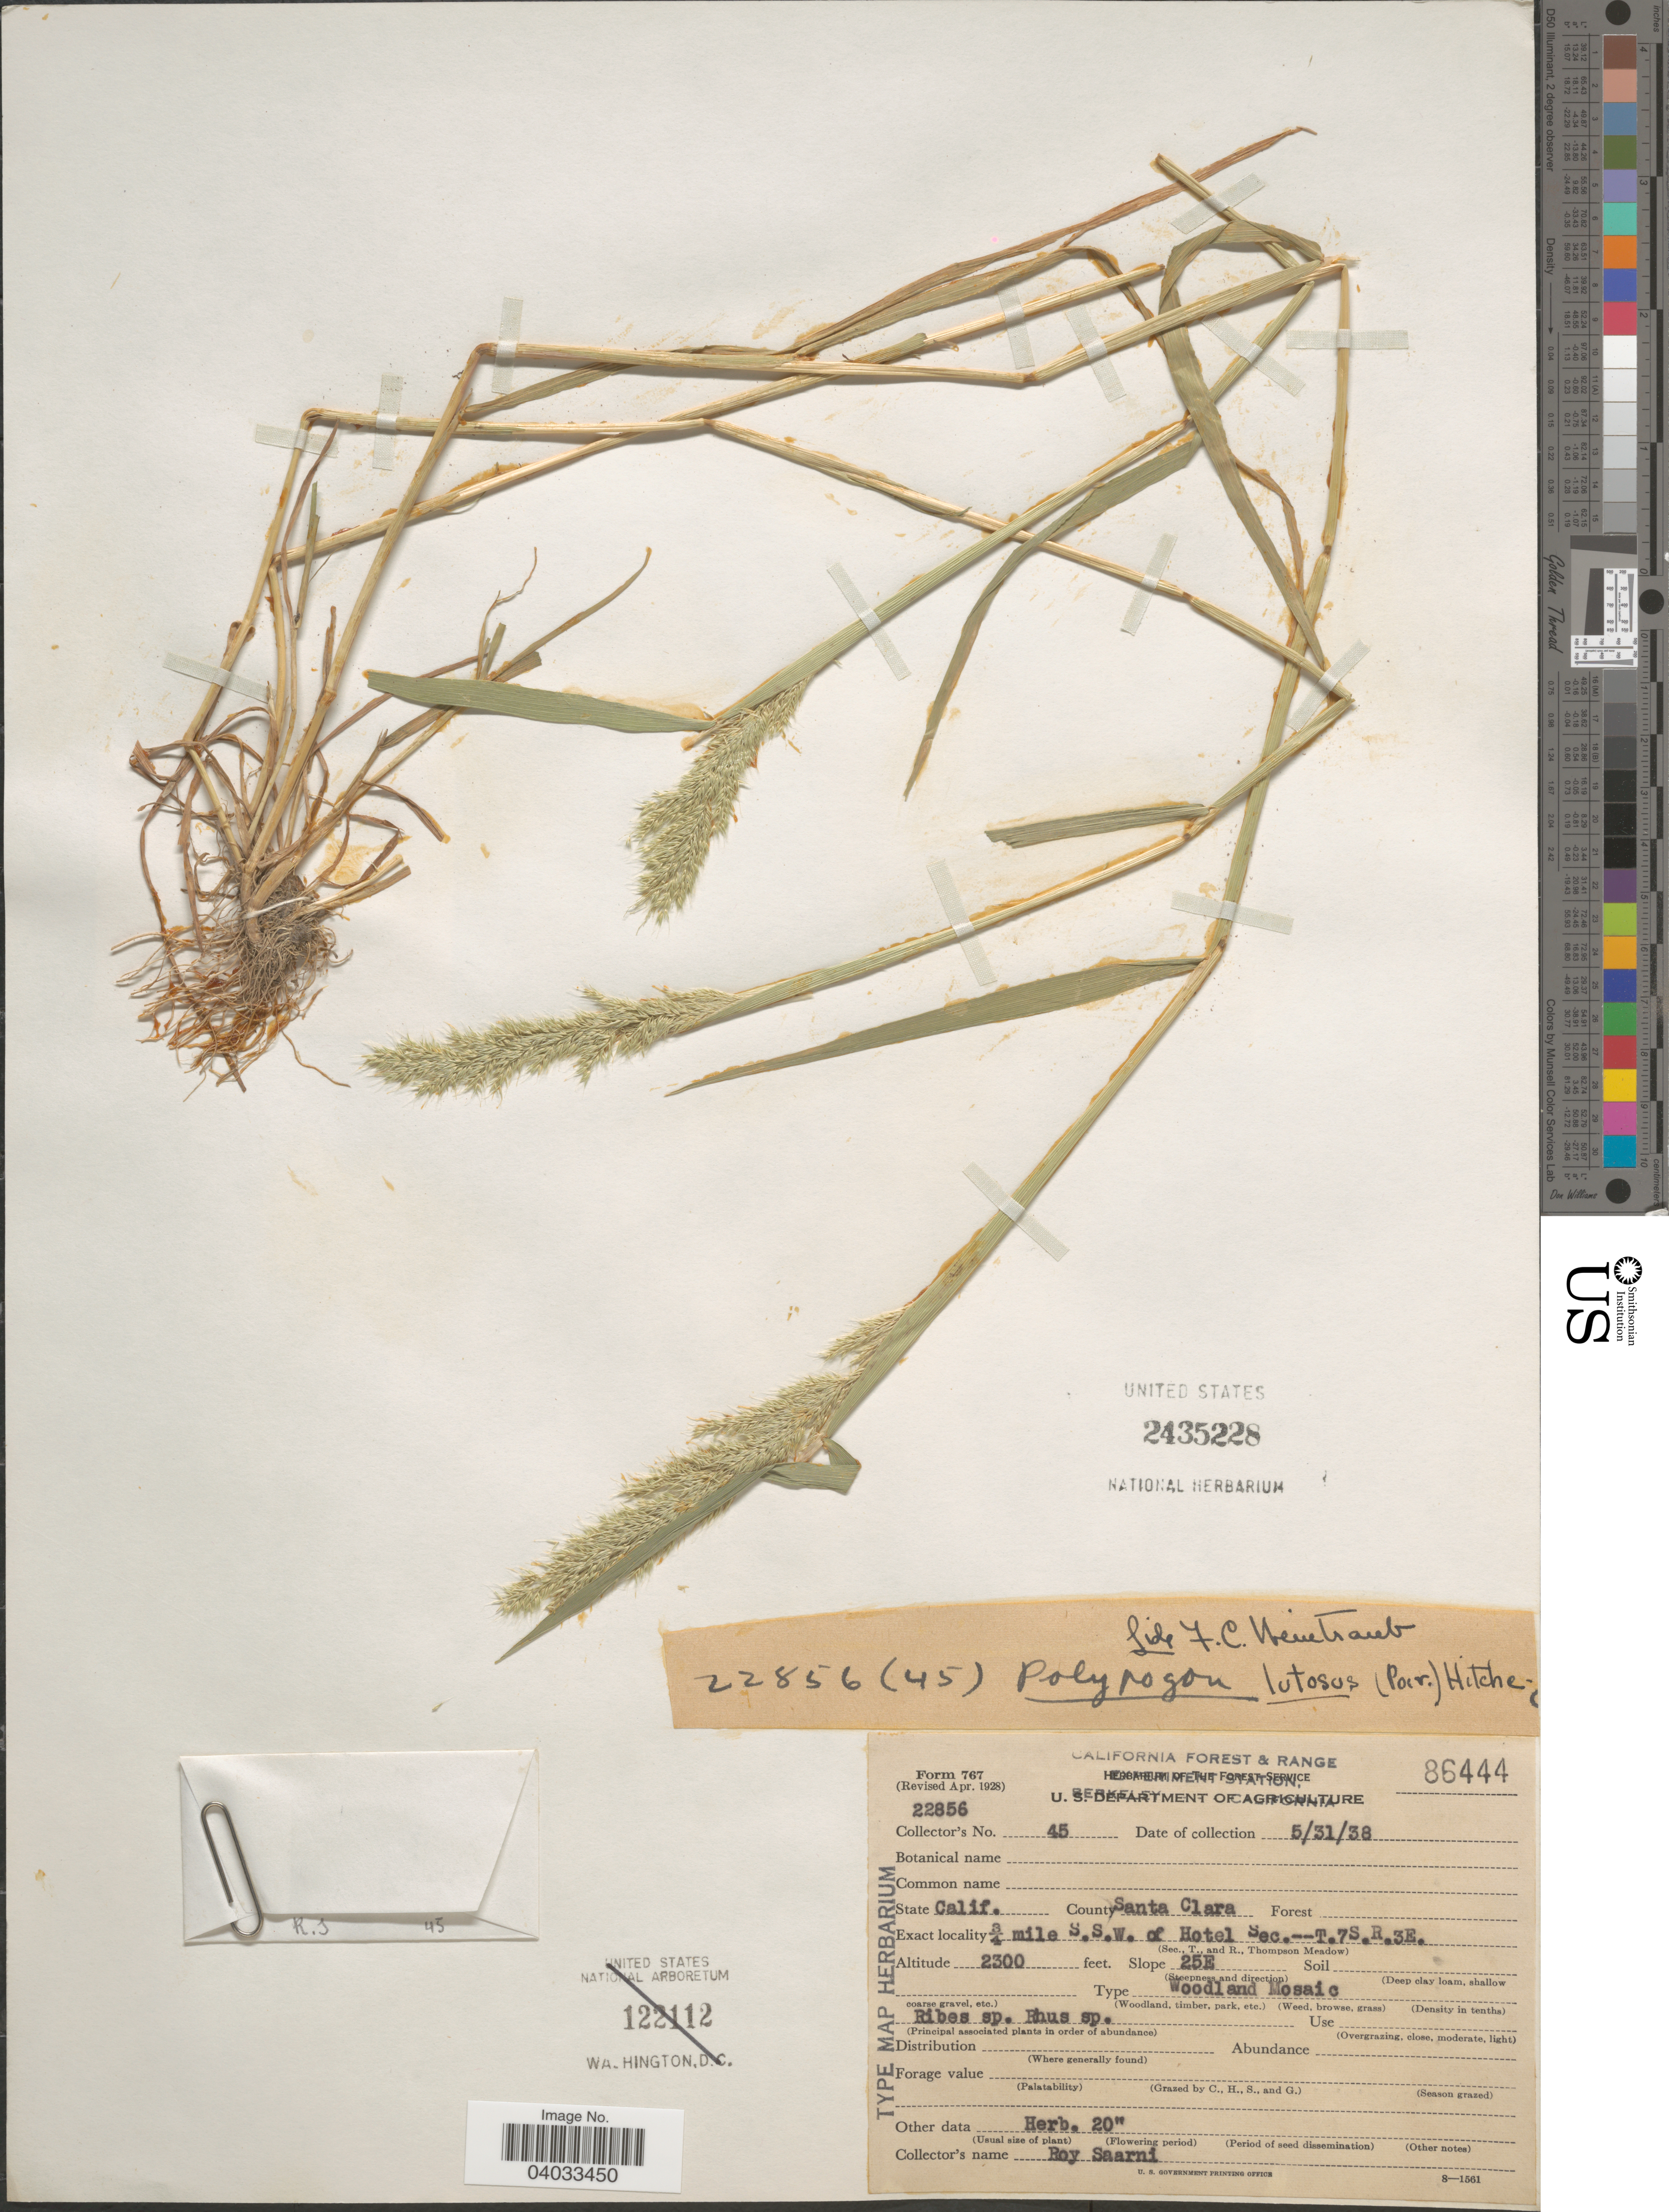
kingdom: Plantae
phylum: Tracheophyta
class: Liliopsida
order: Poales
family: Poaceae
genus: Polypogon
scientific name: Polypogon interruptus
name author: Kunth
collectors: R. Saarni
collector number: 45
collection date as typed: Transcribed d/m/y: 31/5/38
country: United States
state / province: California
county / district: Santa Clara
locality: County Santa Clara. ¾ mile S.S.W. of Hotel Sec.--T.7S.R.3E. Slope 25E.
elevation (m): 701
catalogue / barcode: US 2435228